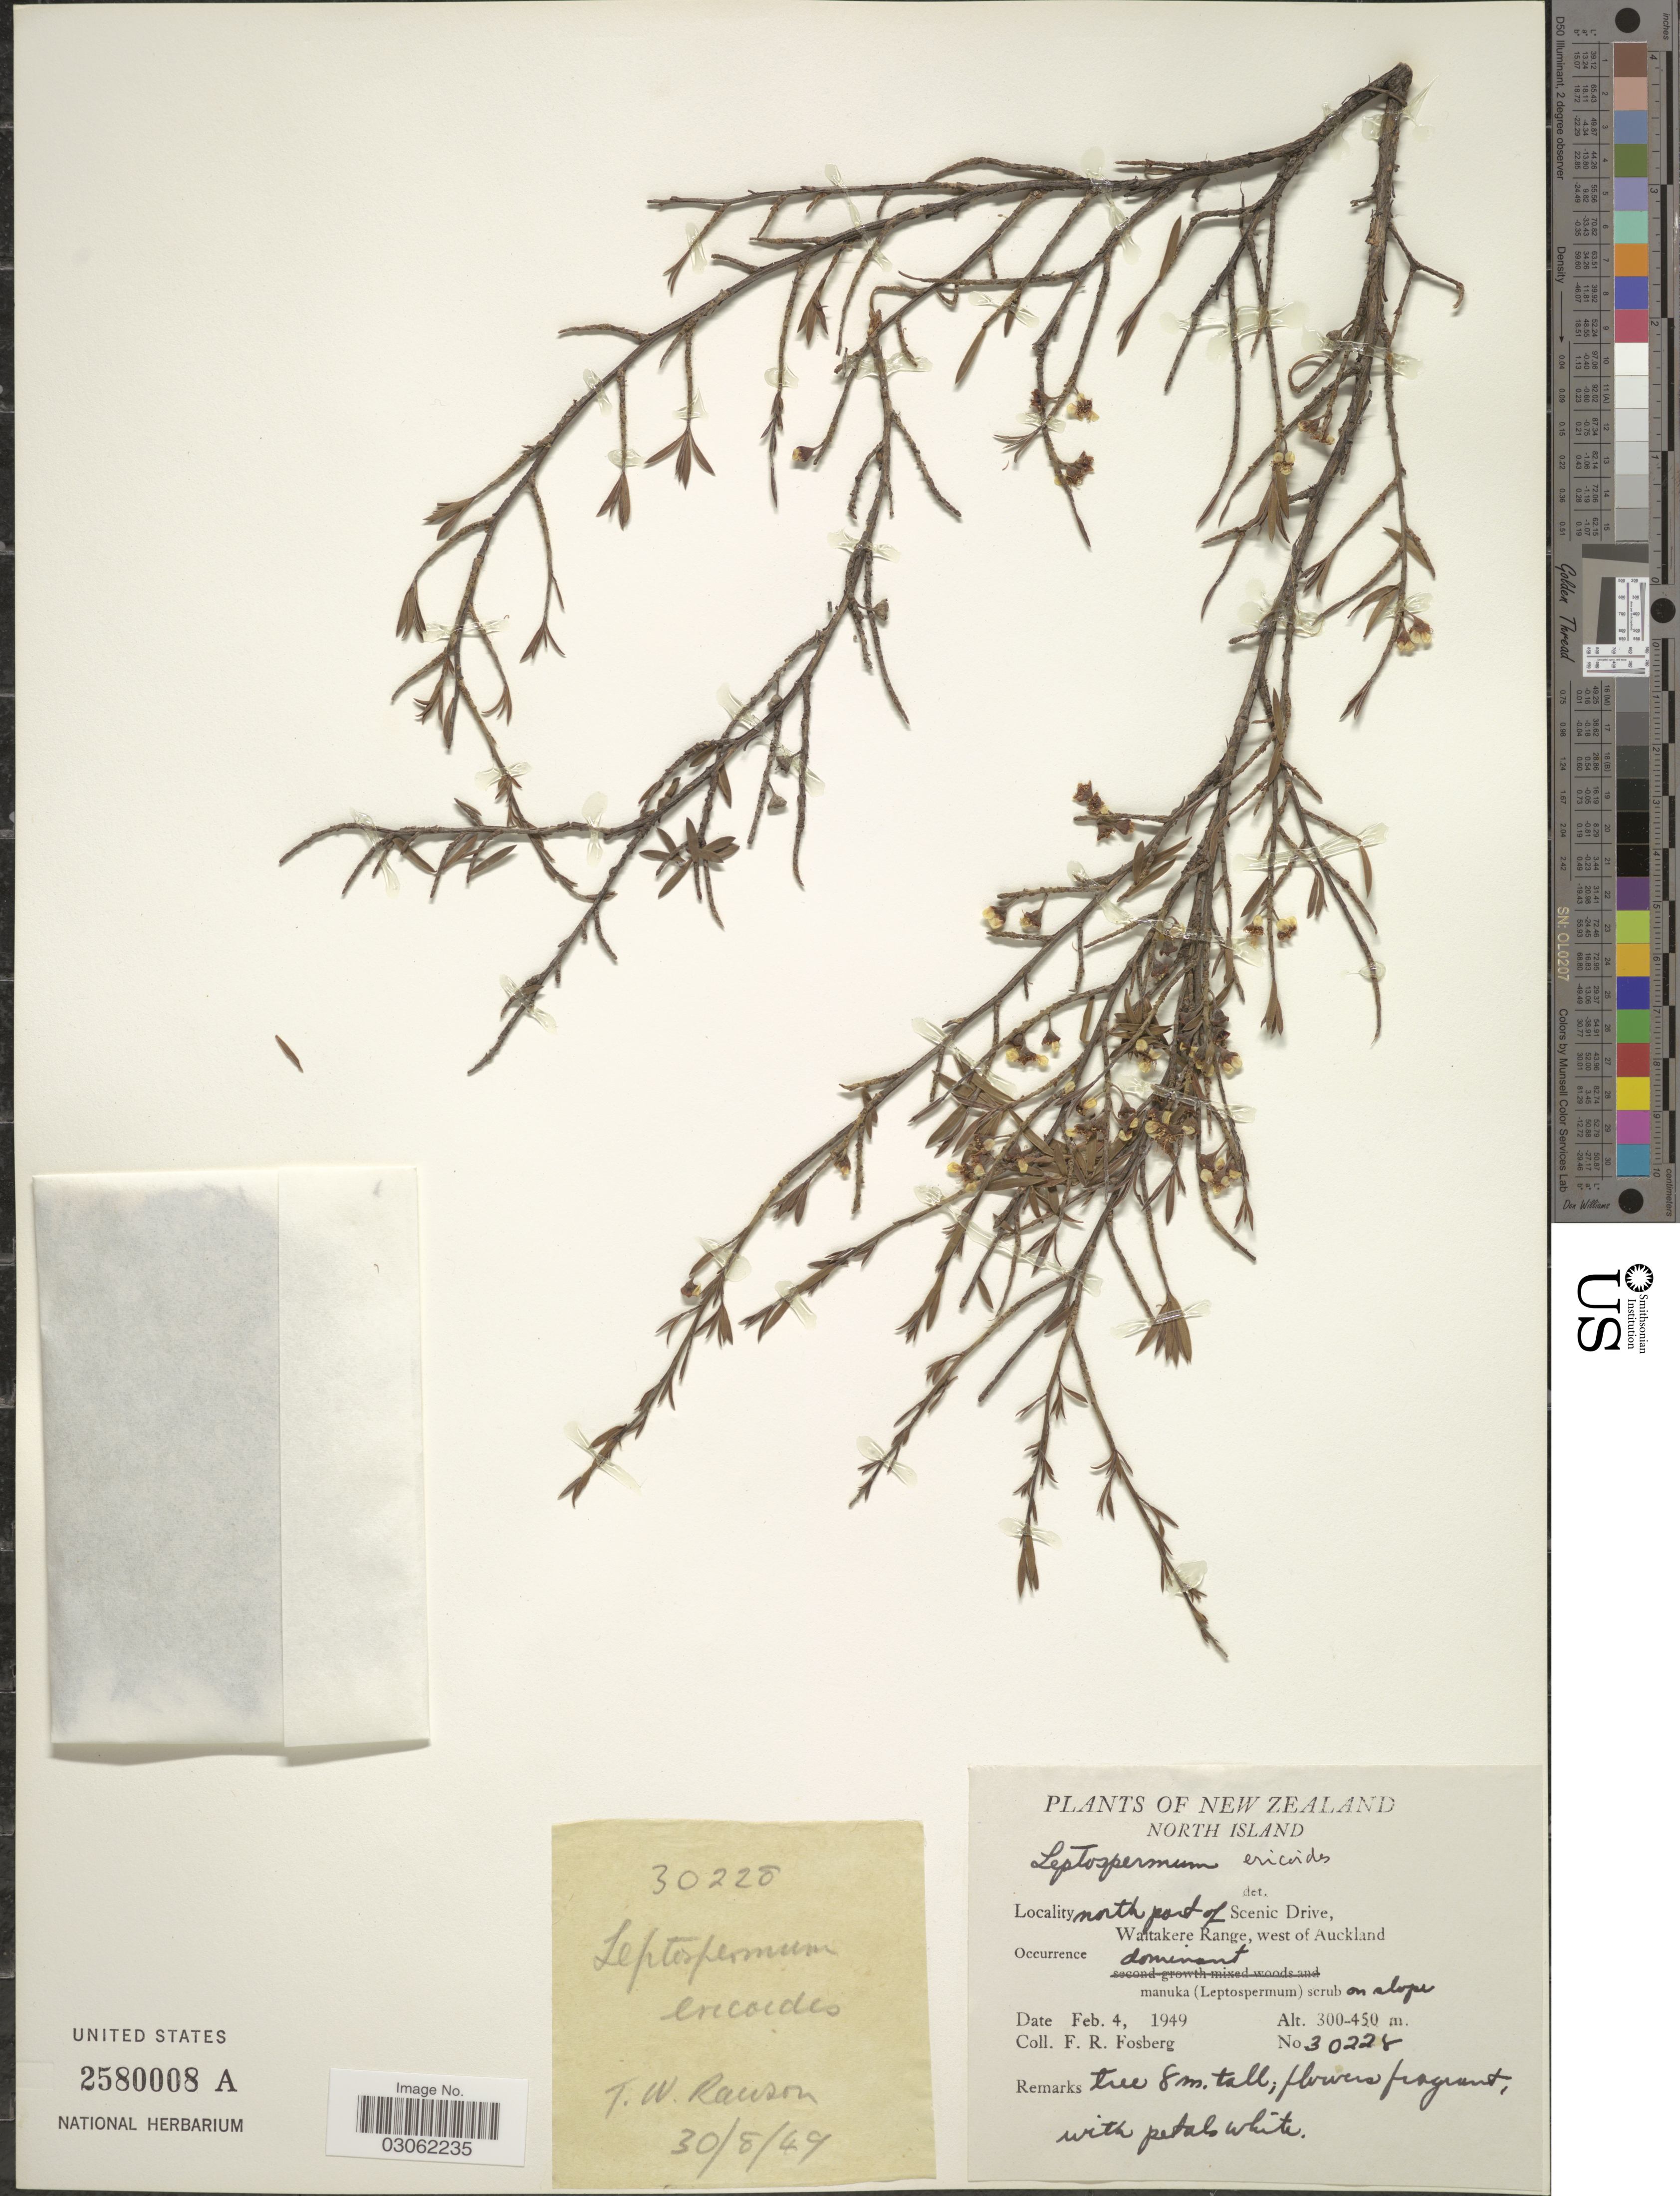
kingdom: Plantae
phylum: Tracheophyta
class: Magnoliopsida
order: Myrtales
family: Myrtaceae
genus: Kunzea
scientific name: Kunzea sp.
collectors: F. R. Fosberg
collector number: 30228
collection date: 1949-02-04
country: New Zealand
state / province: Auckland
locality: North Island. North part of Scenic Drive, Waltakere Range, west of Auckland.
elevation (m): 300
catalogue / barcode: US 2580008A